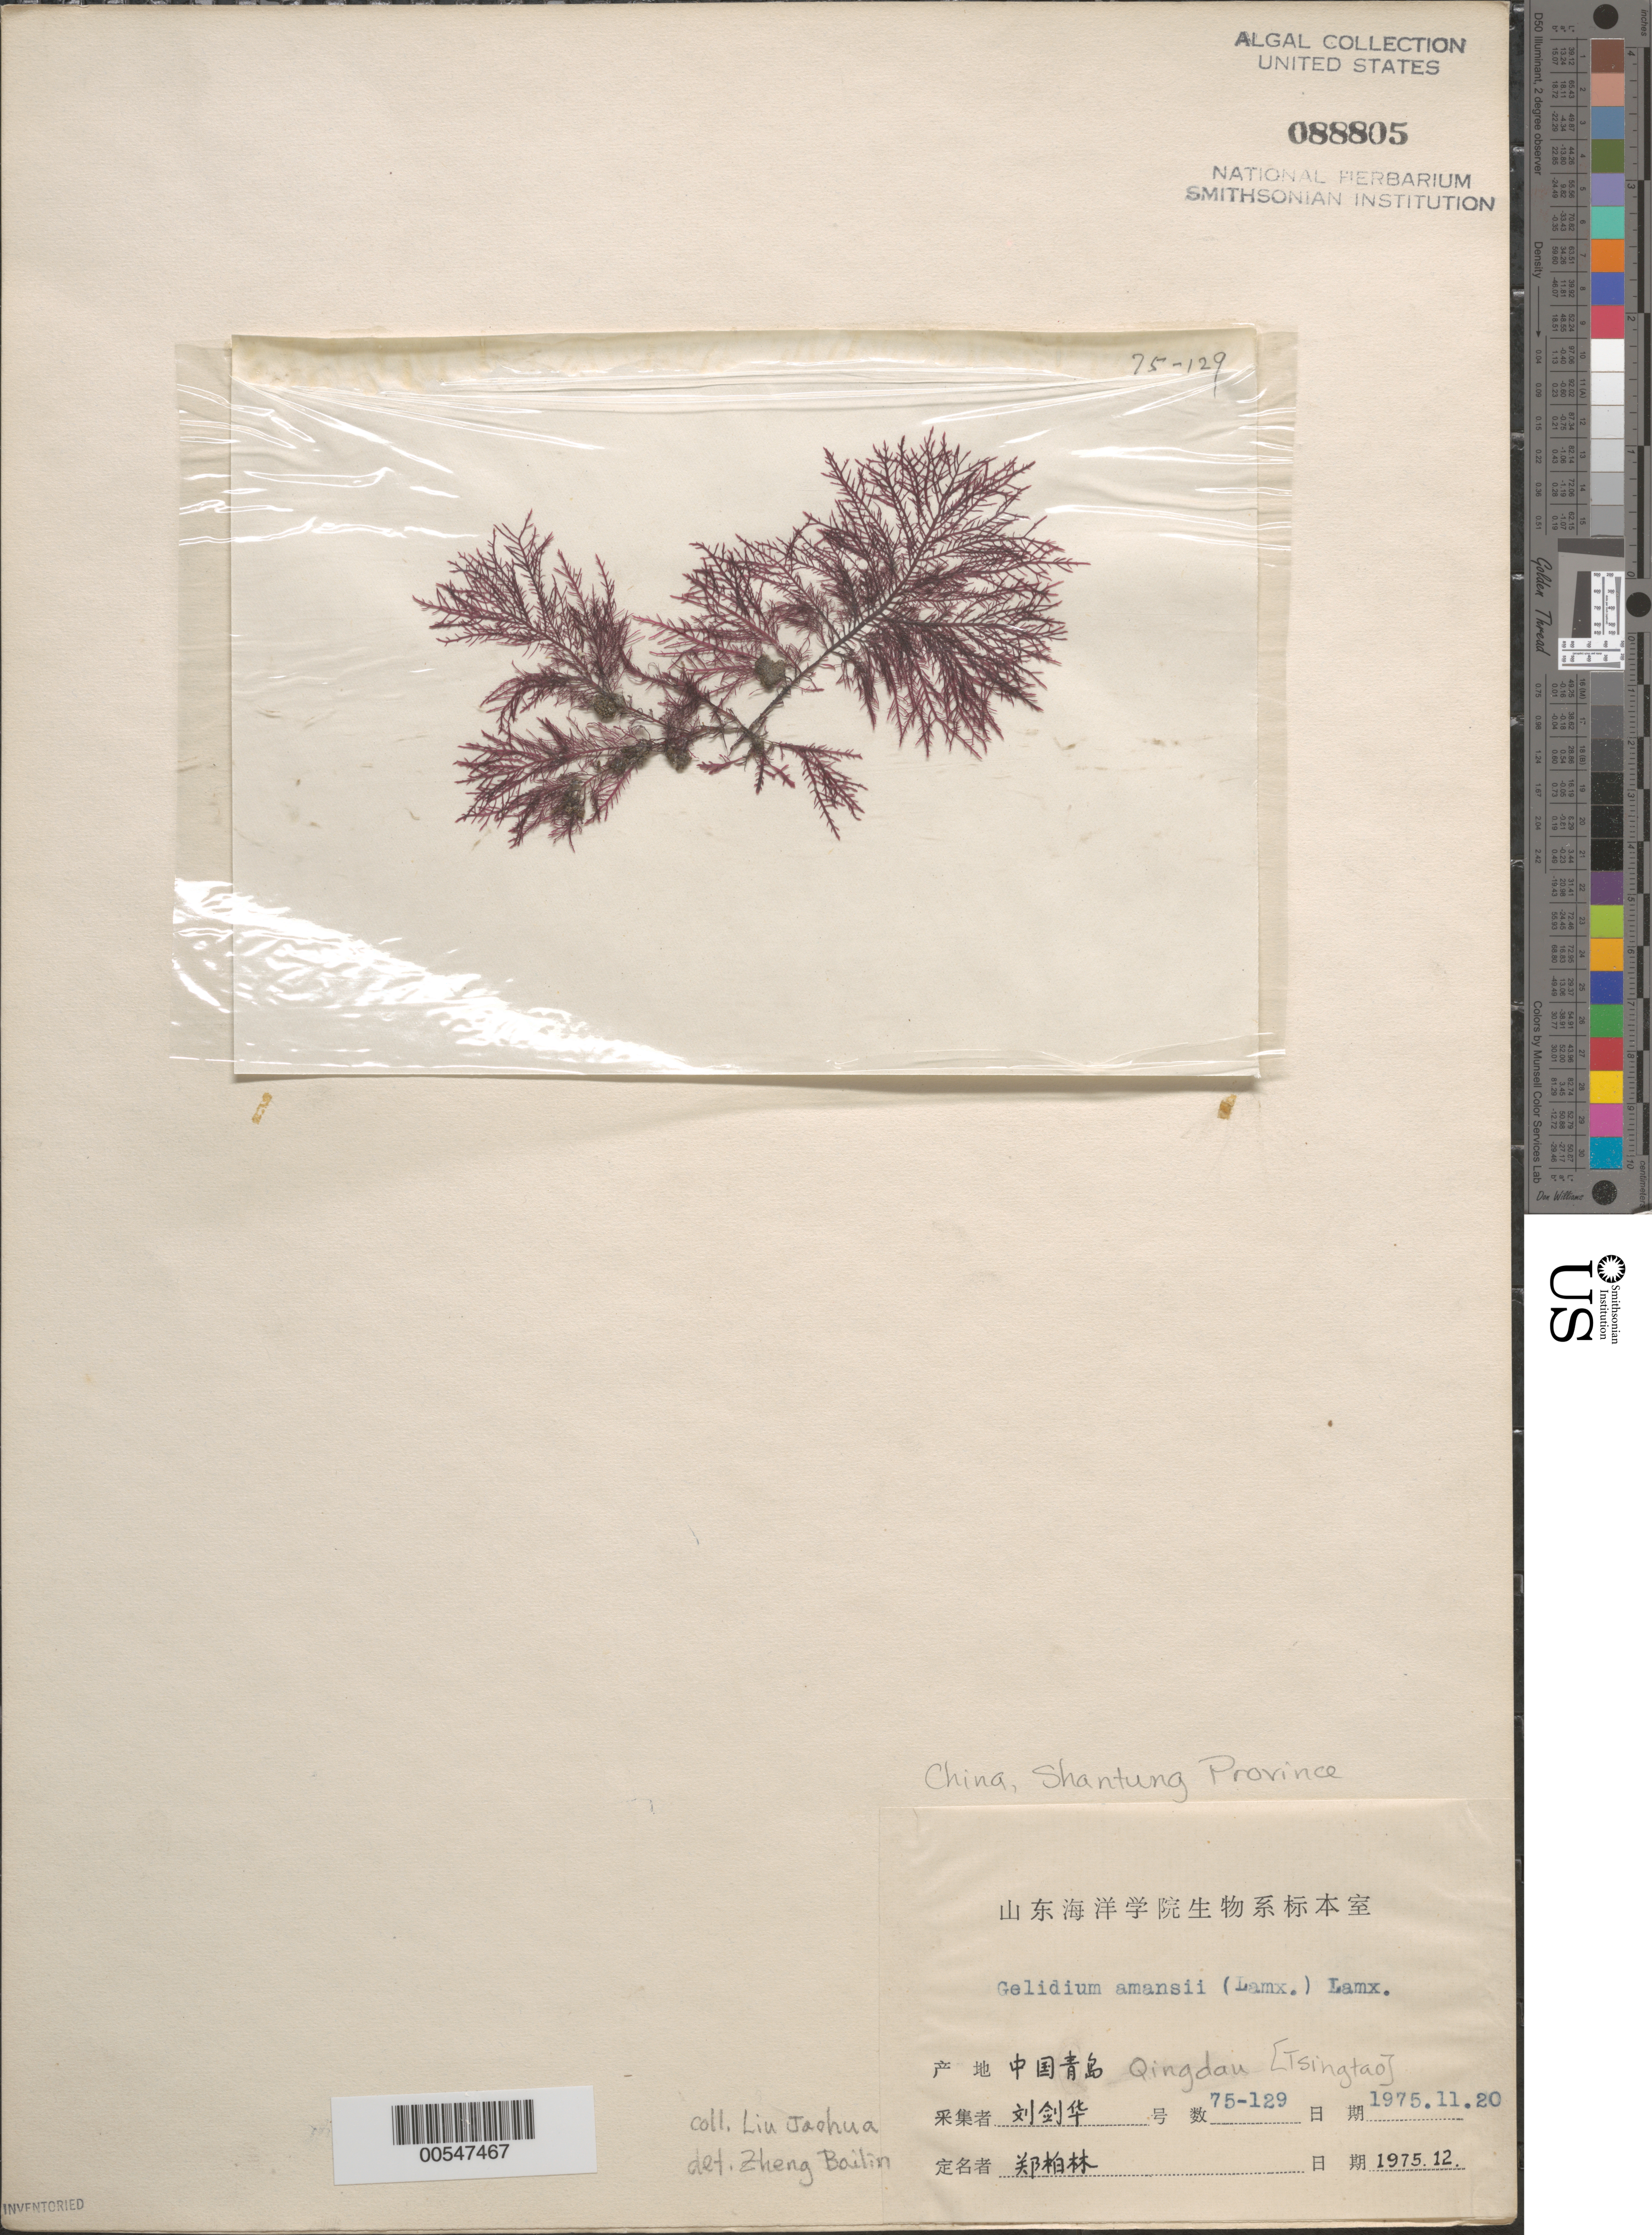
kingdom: Plantae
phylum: Rhodophyta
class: Florideophyceae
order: Gelidiales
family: Gelidiaceae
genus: Gelidium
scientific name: Gelidium amansii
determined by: Bailin, Z.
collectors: L. Jaohua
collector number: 75-129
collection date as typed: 20 Nov 1975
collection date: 1975-11-20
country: China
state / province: Shandong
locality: Qingdau (Tsingtao)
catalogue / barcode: US 88805